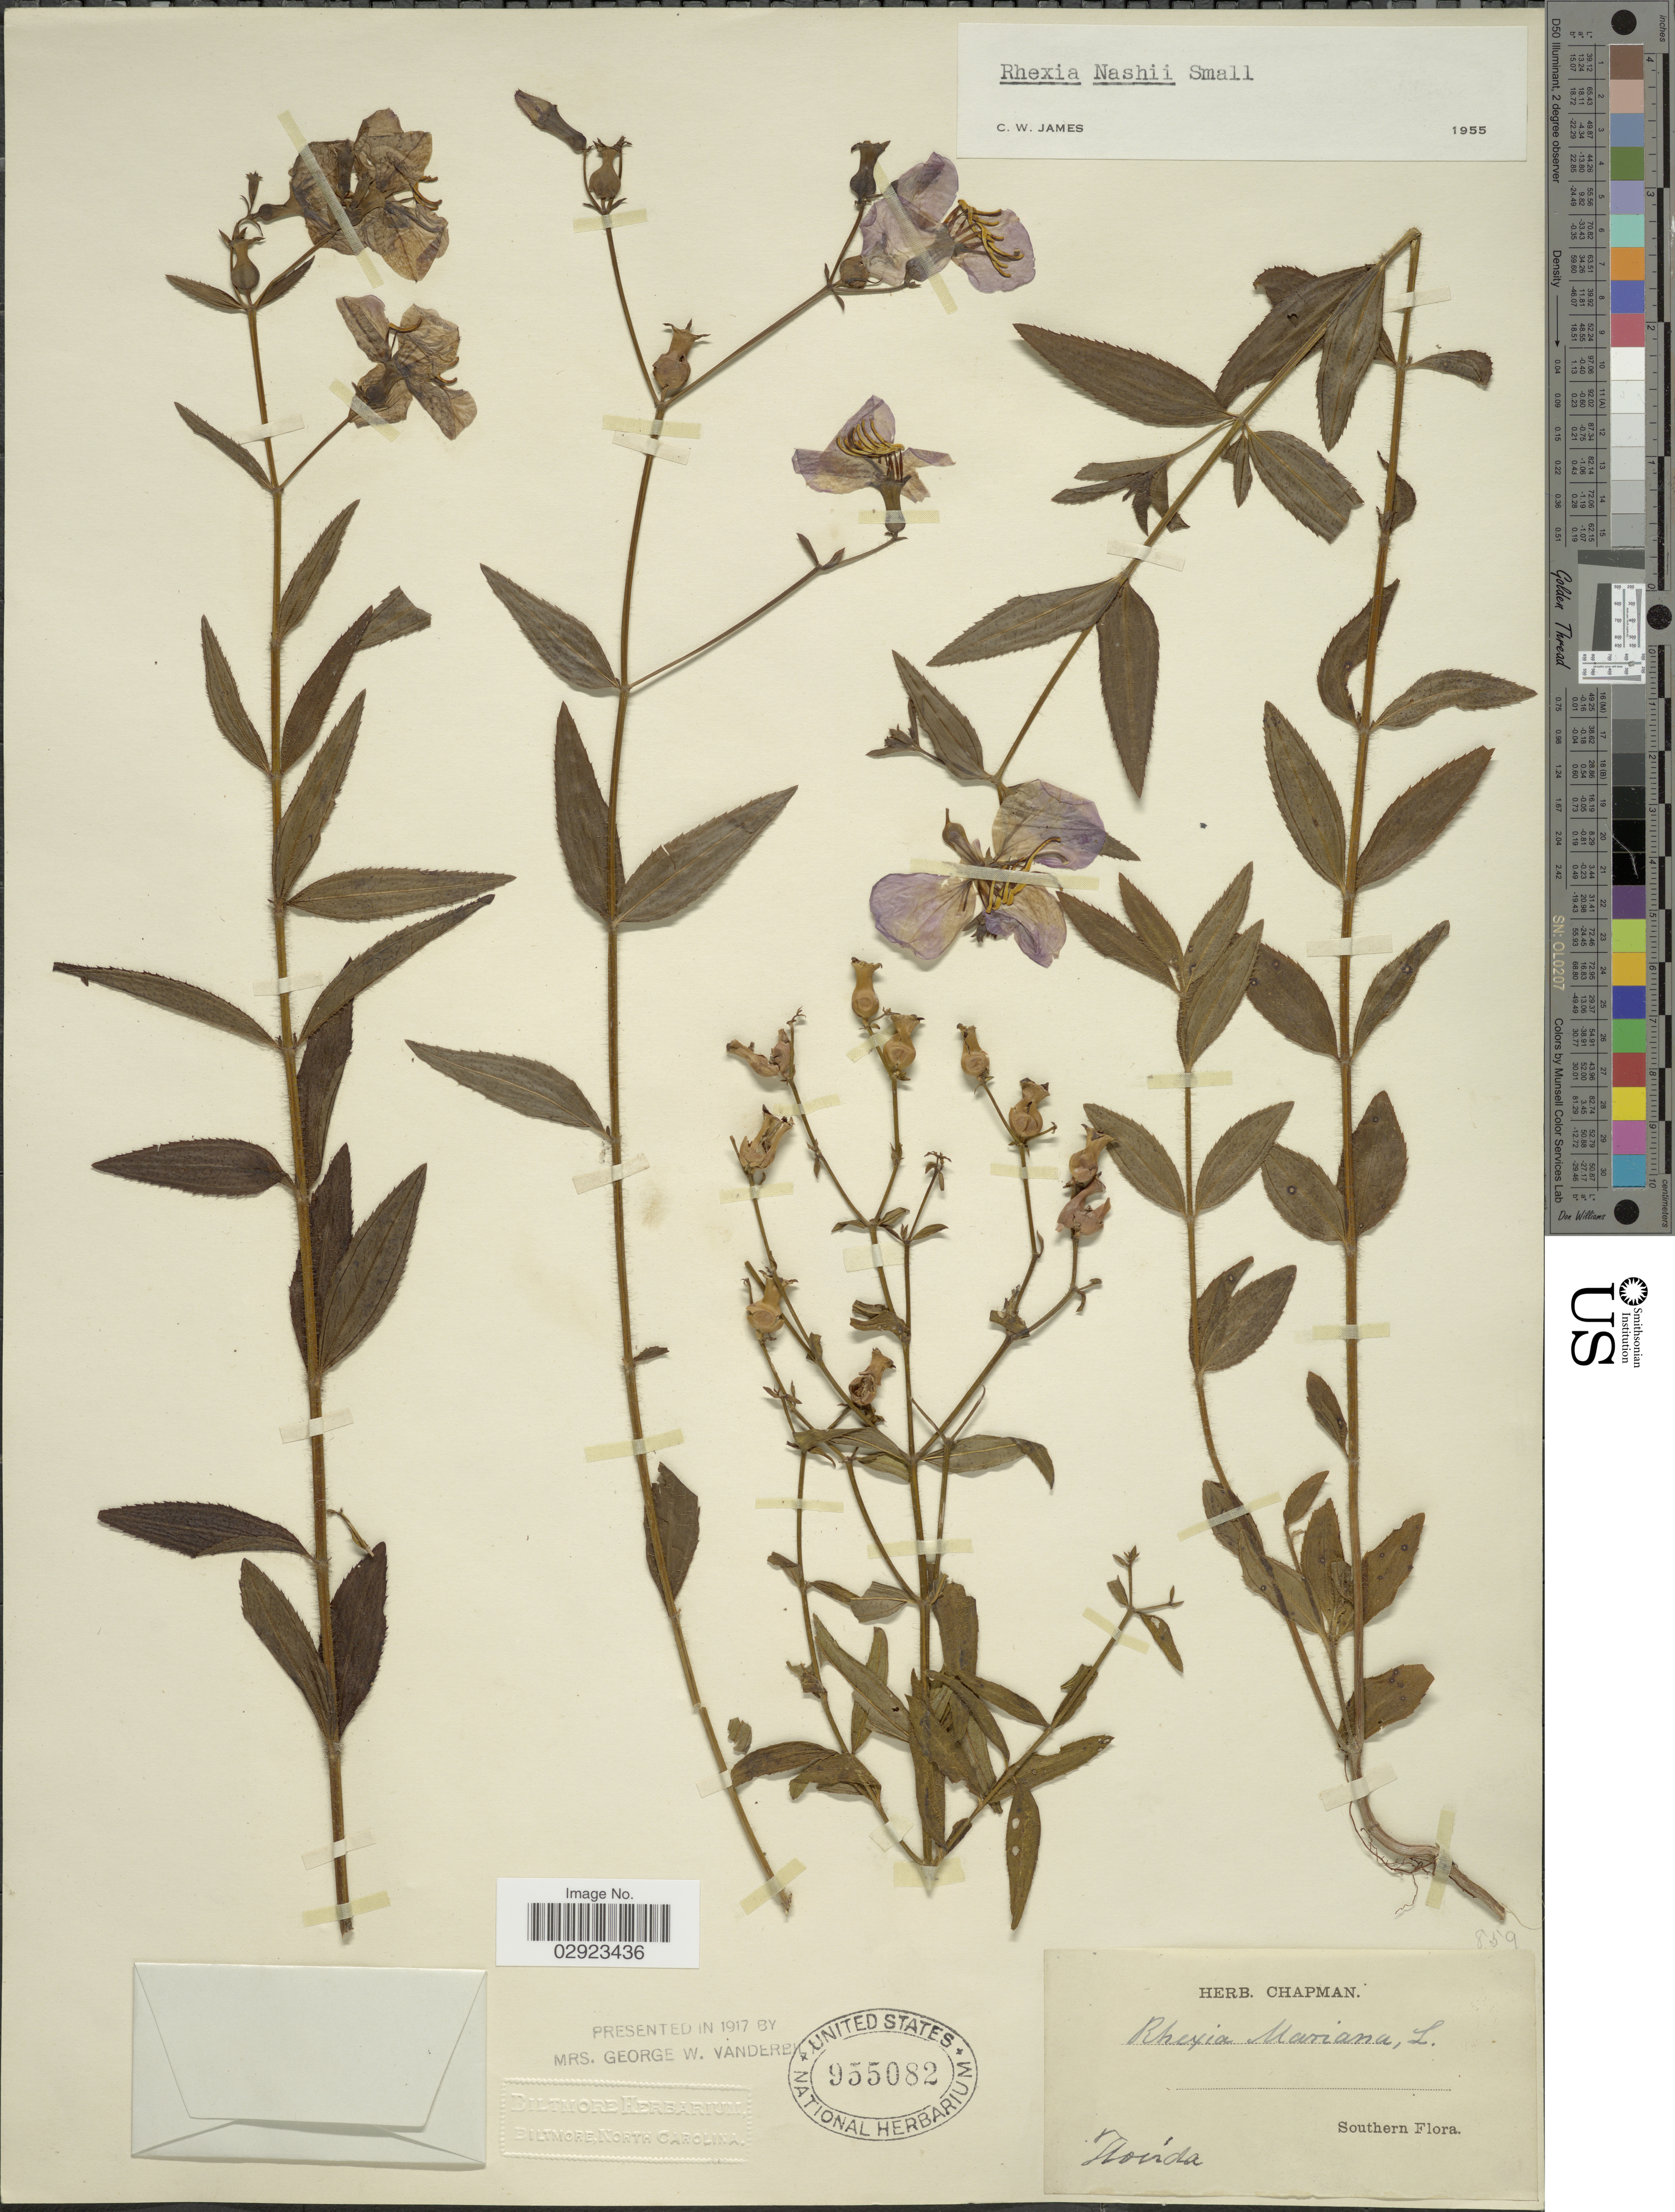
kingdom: Plantae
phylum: Tracheophyta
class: Magnoliopsida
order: Myrtales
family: Melastomataceae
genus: Rhexia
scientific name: Rhexia nashii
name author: Small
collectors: ex herb. Chapman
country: United States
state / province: Florida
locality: Southern.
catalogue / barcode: US 955082